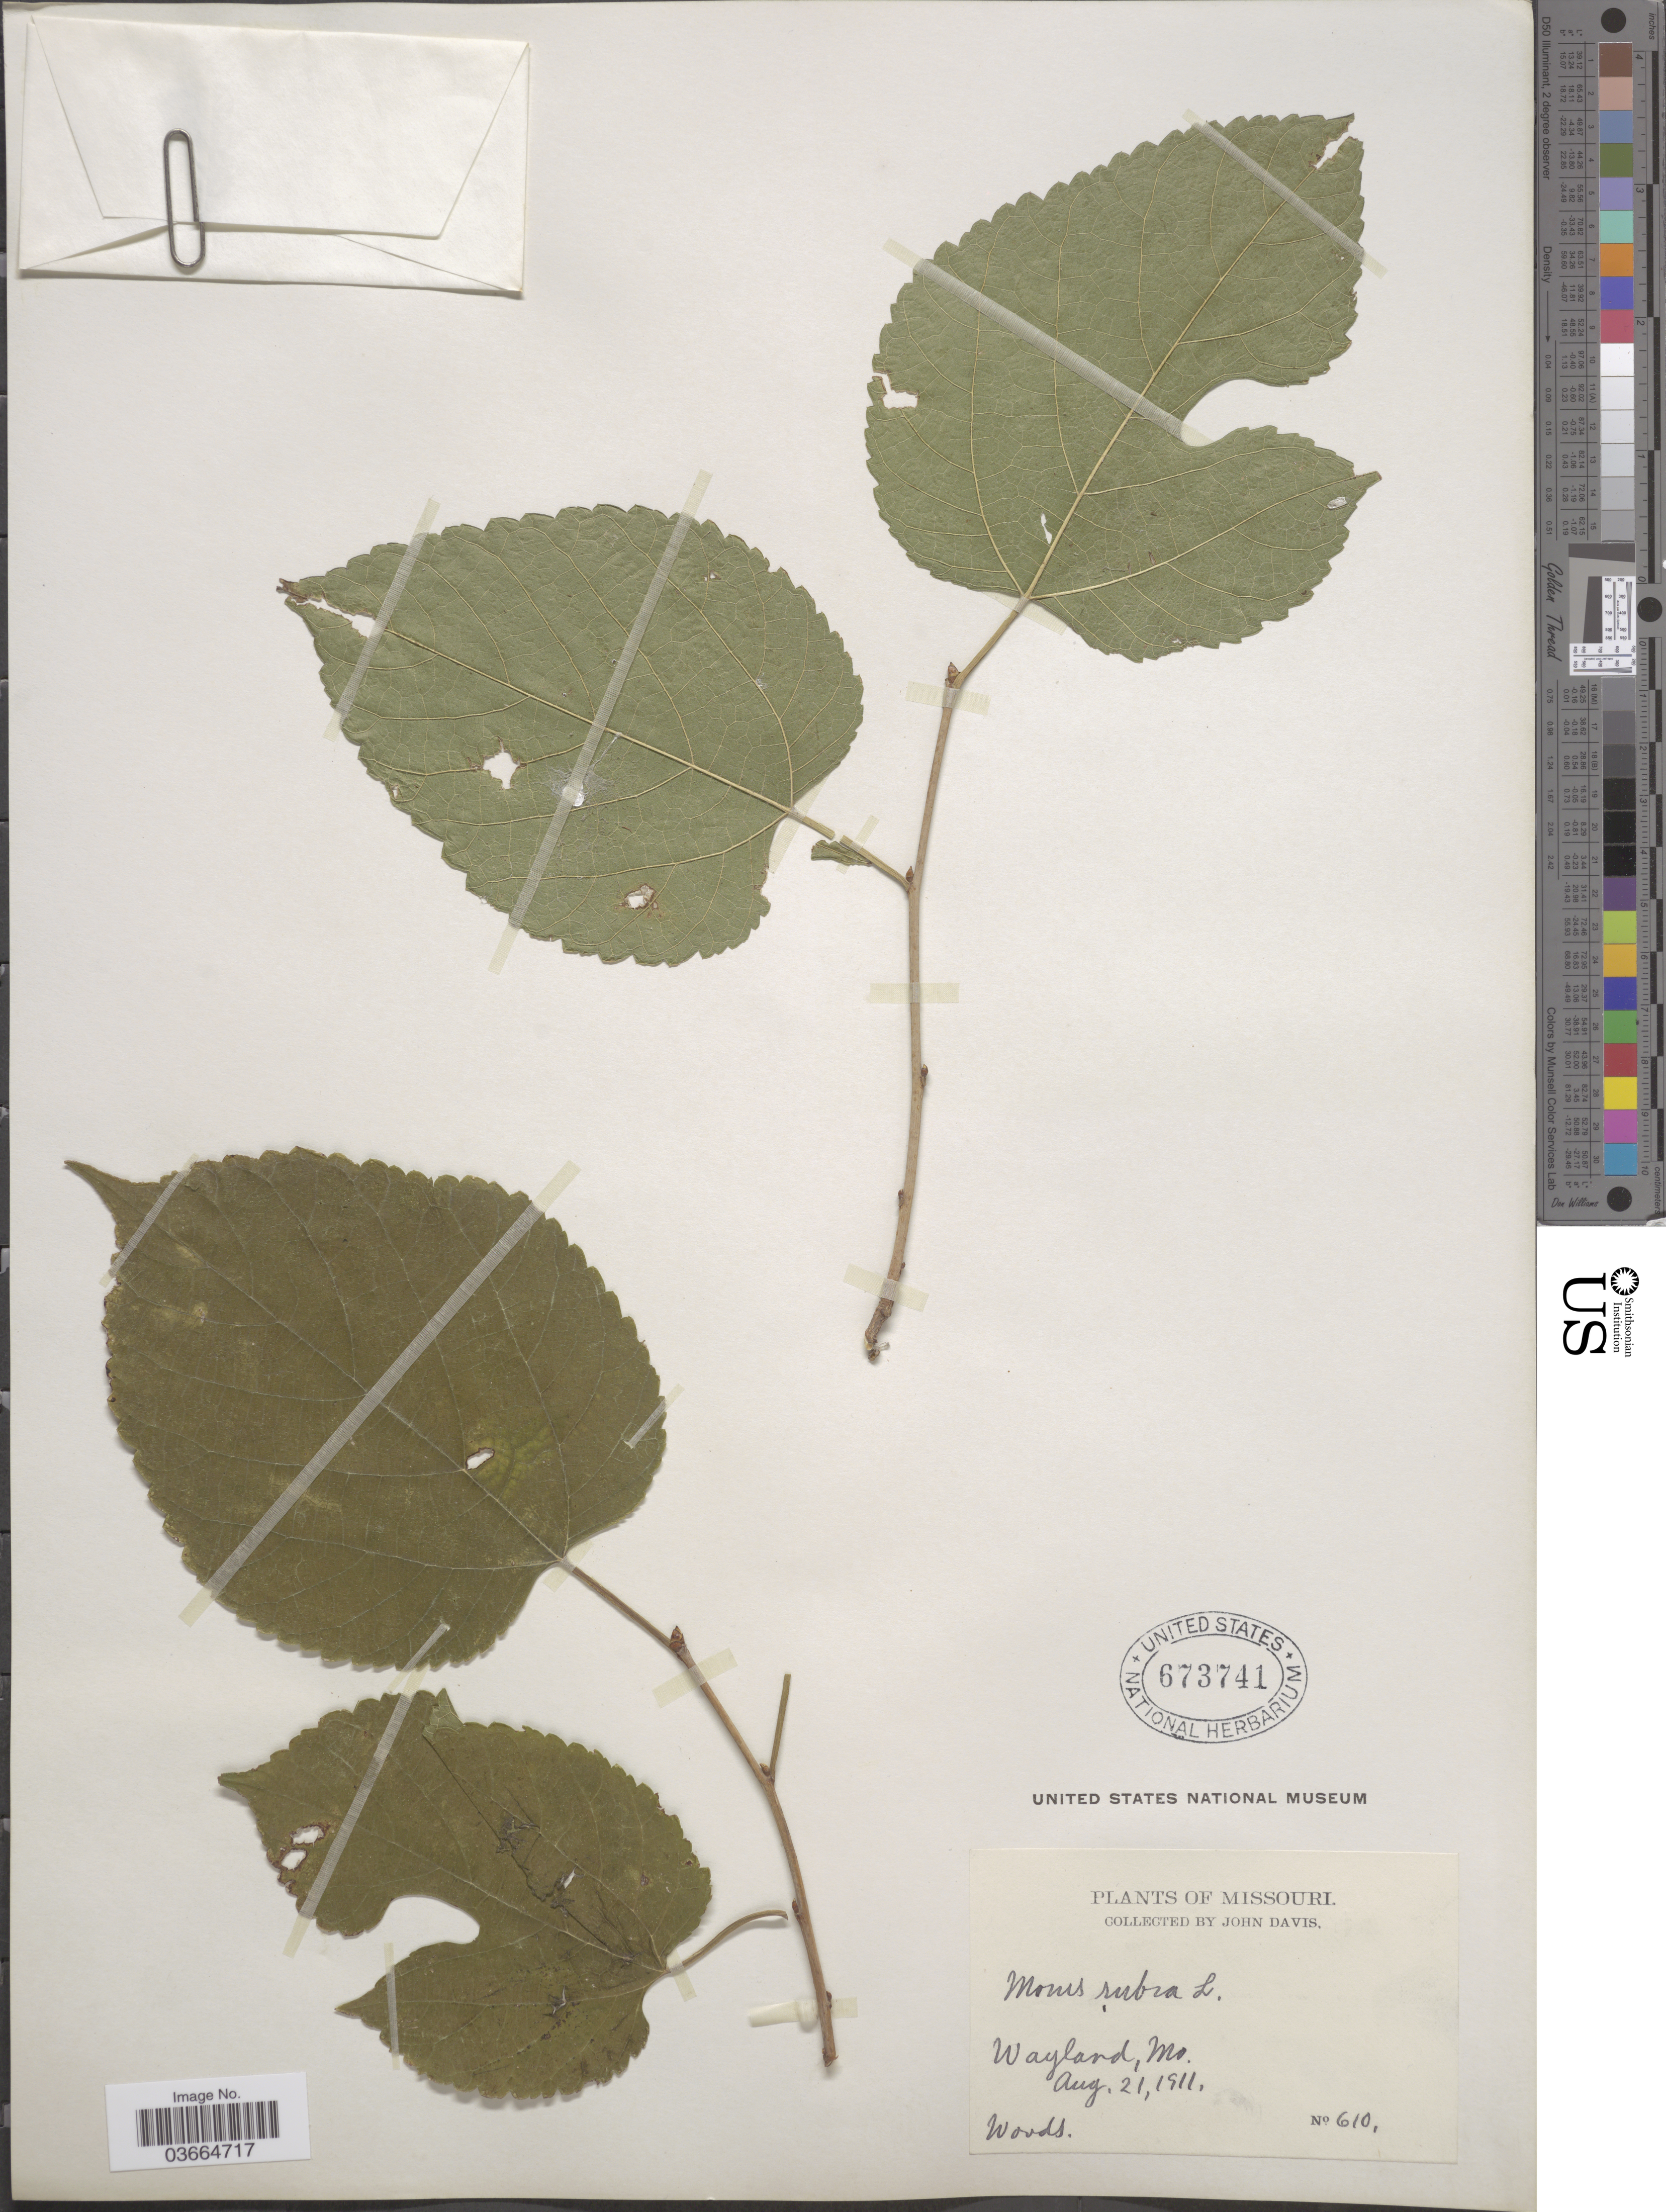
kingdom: Plantae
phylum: Tracheophyta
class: Magnoliopsida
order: Rosales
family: Moraceae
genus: Morus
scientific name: Morus rubra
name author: L.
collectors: J. Davis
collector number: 610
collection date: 1911-08-21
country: United States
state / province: Missouri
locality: Wayland.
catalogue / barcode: US 673741